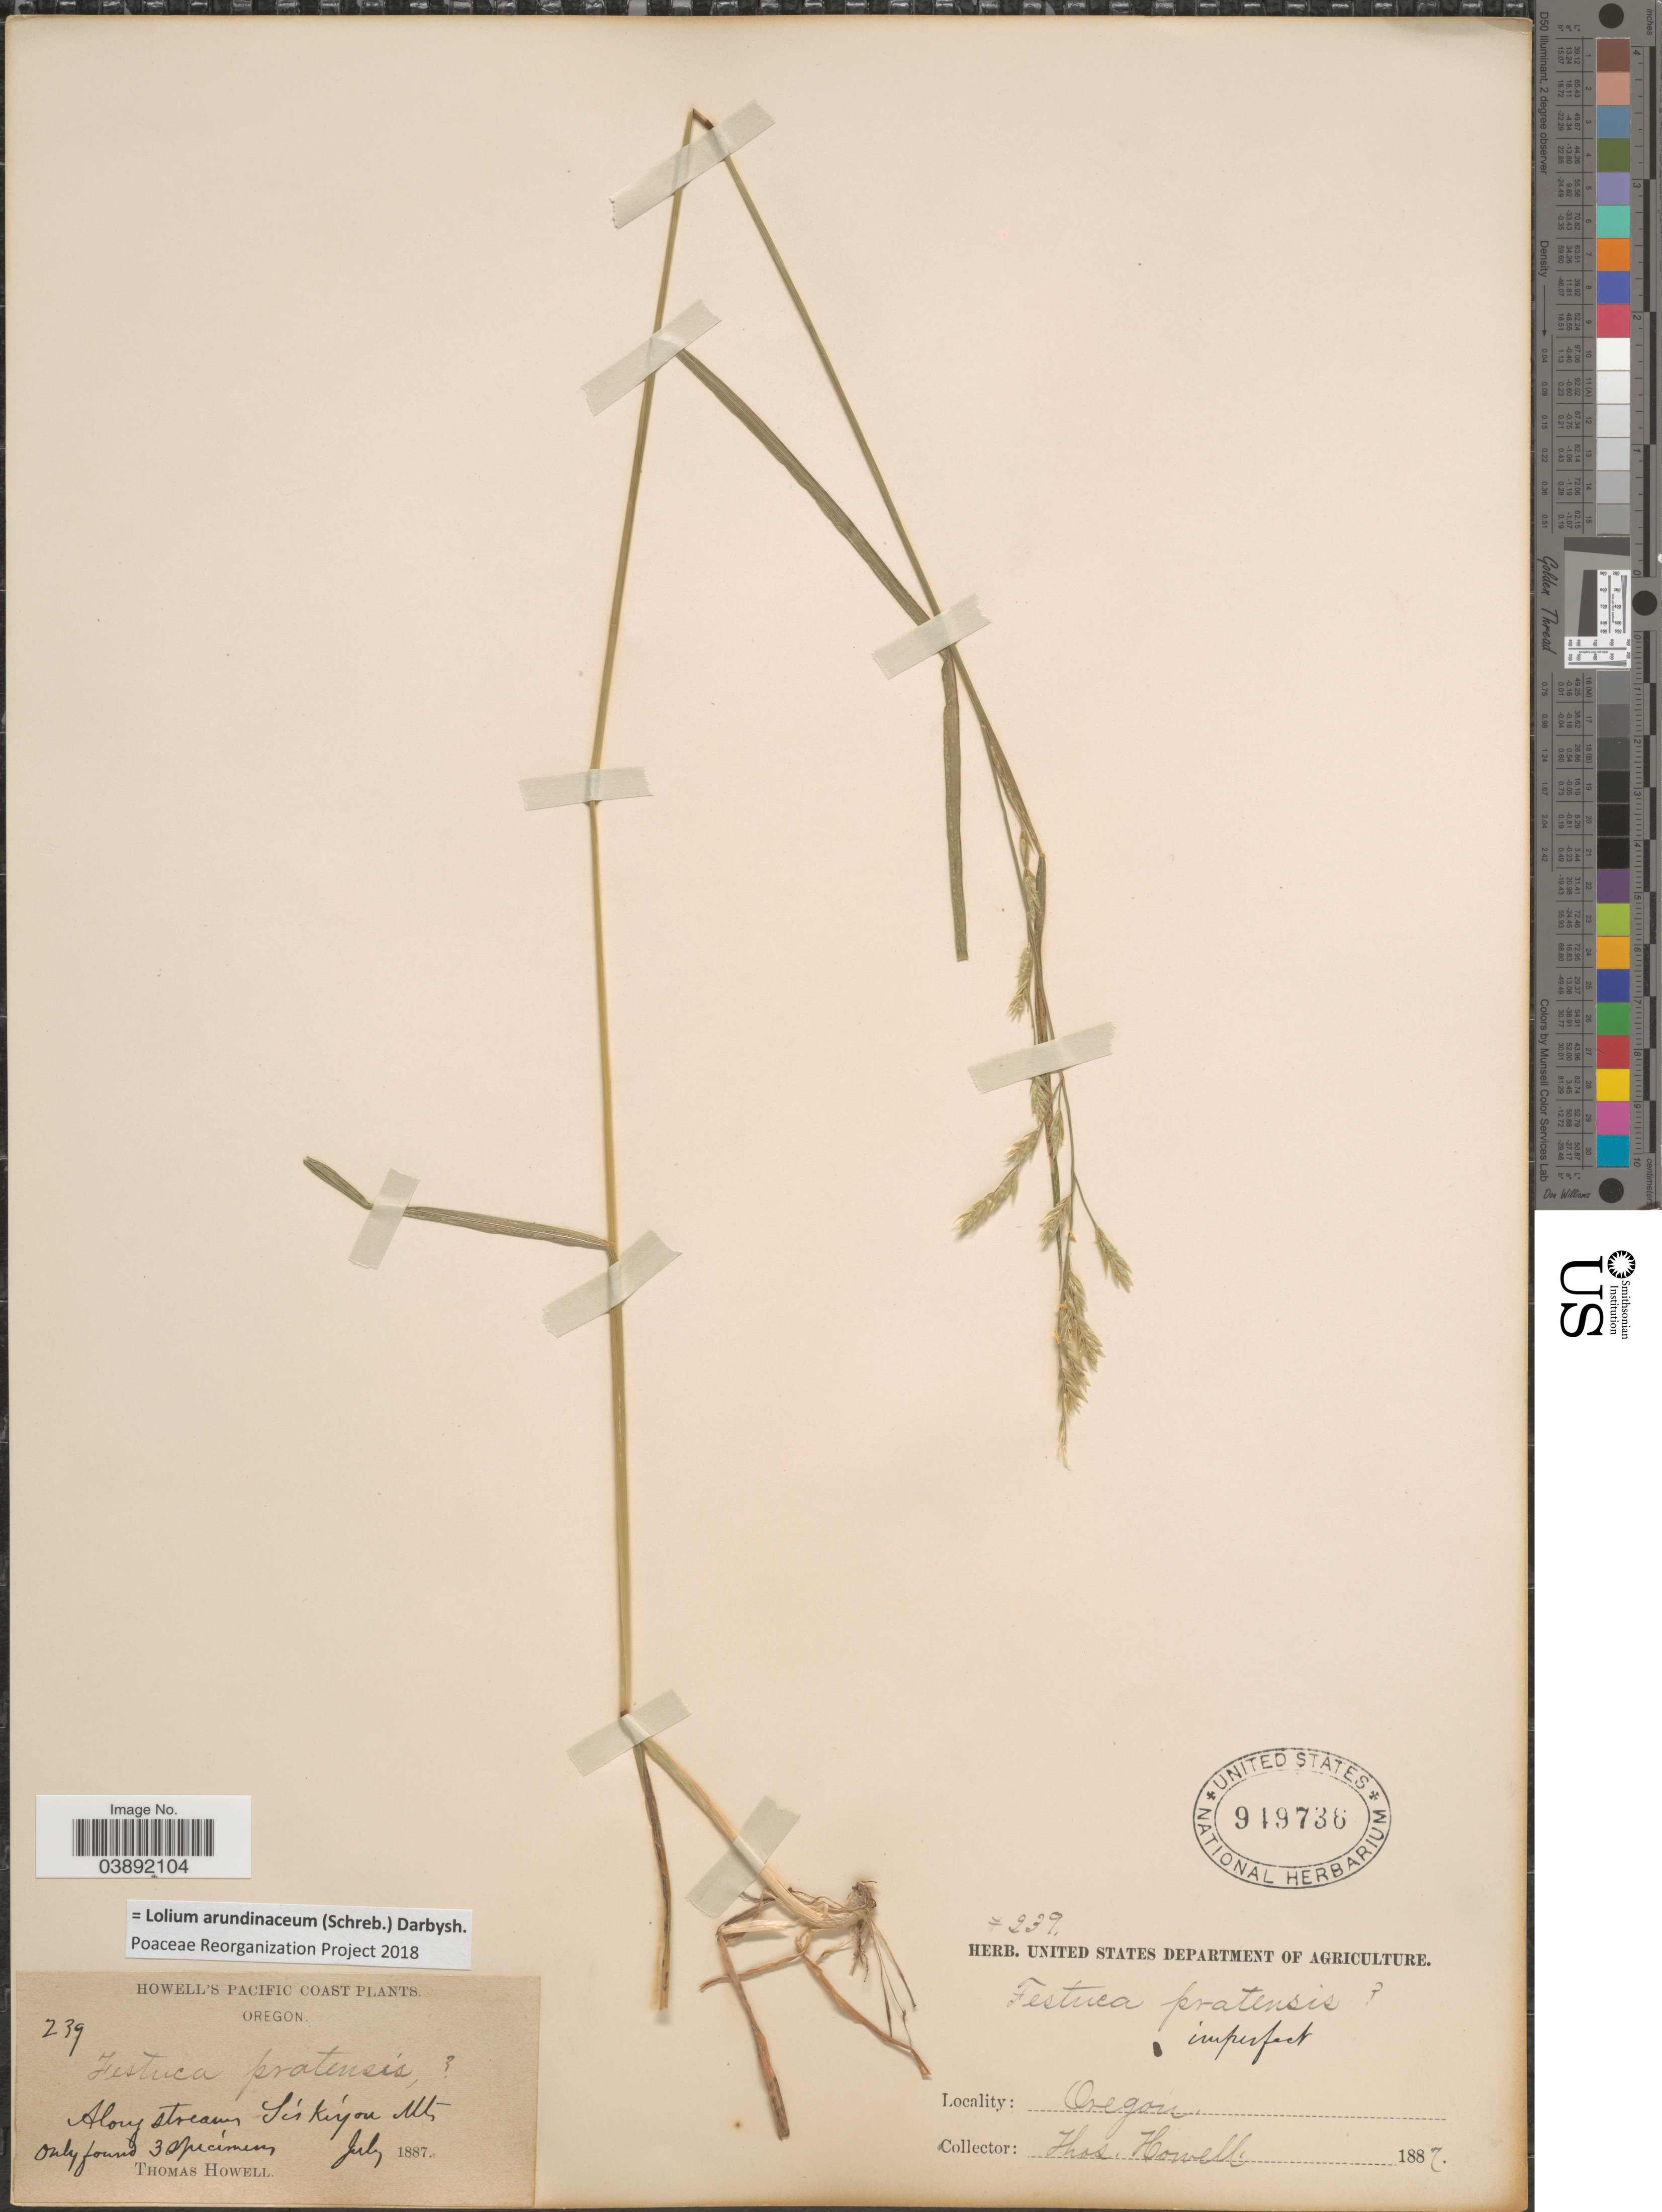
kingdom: Plantae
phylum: Tracheophyta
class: Liliopsida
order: Poales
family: Poaceae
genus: Lolium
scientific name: Lolium arundinaceum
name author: (Schreb.) Darbysh.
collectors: T. Howell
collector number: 239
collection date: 1887-07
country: United States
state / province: Oregon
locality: Pacific Coast. Along stream, Siskiyou Mts.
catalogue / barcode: US 949736